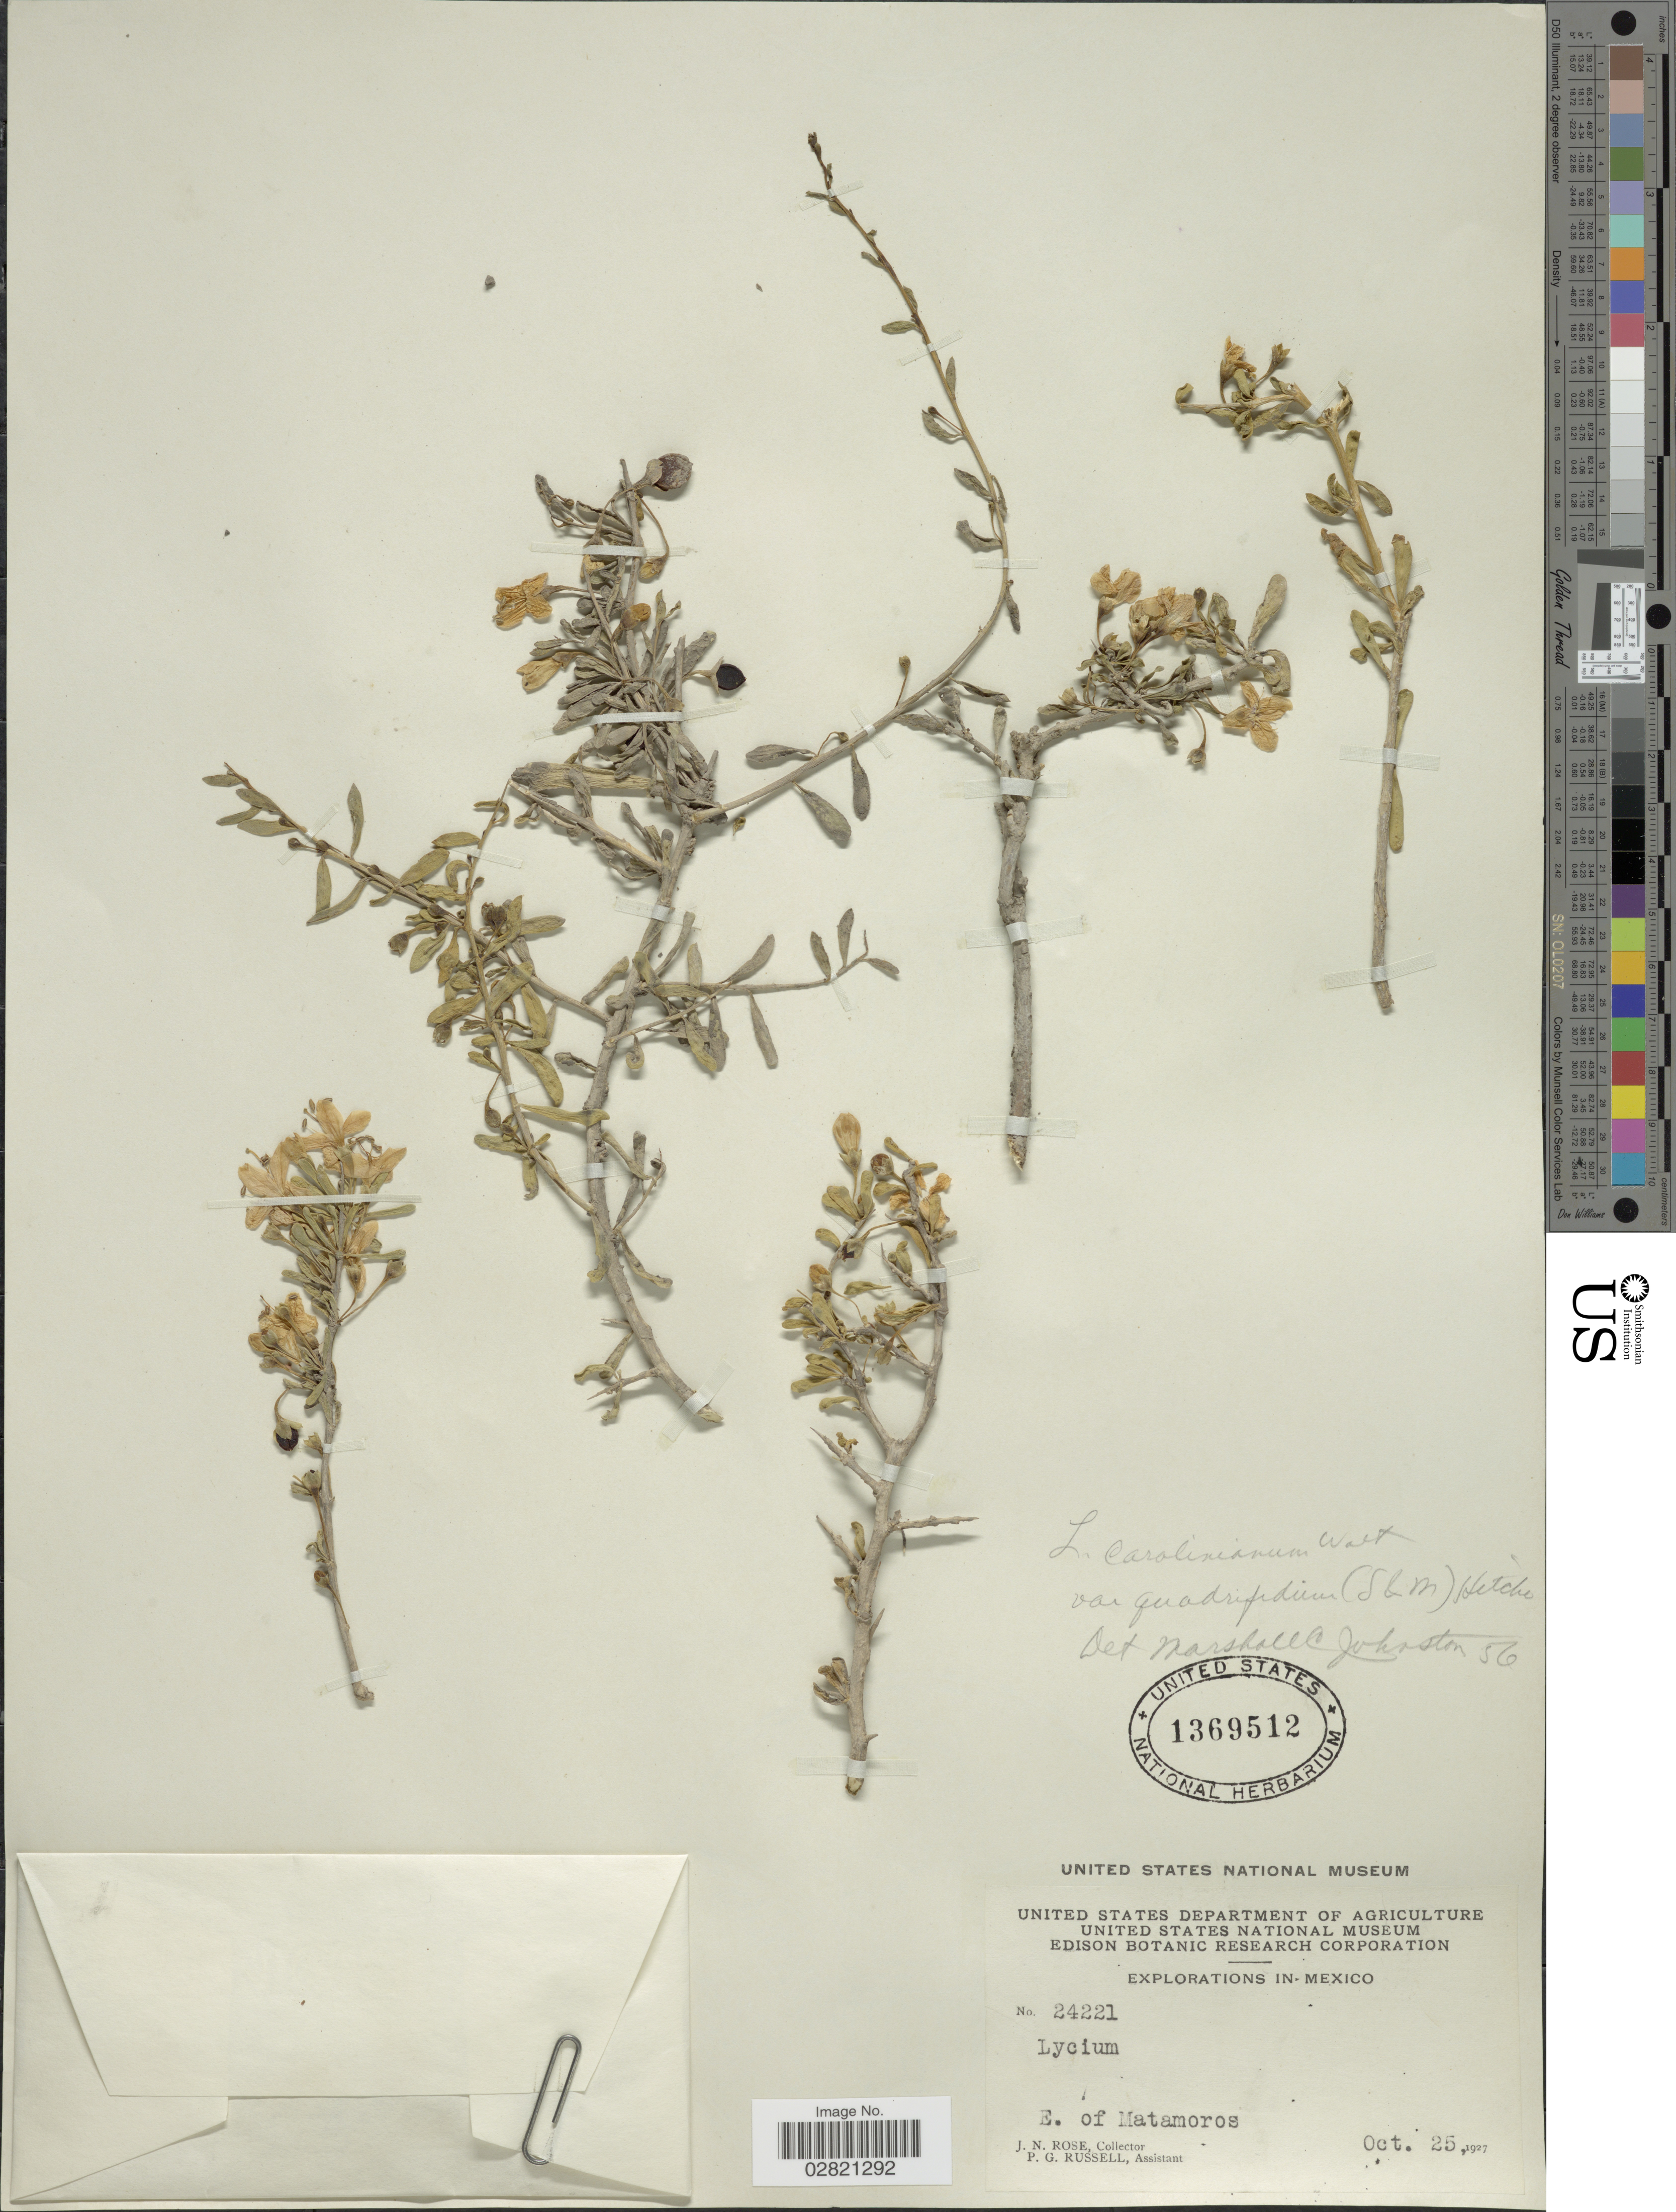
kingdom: Plantae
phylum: Tracheophyta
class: Magnoliopsida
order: Solanales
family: Solanaceae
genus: Lycium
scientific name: Lycium carolinianum var. quadrifidum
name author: Walter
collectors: J. N. Rose & P. G. Russell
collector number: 24221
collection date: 1927-10-25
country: Mexico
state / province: Tamaulipas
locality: E. of Matamoros.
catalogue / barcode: US 1369512